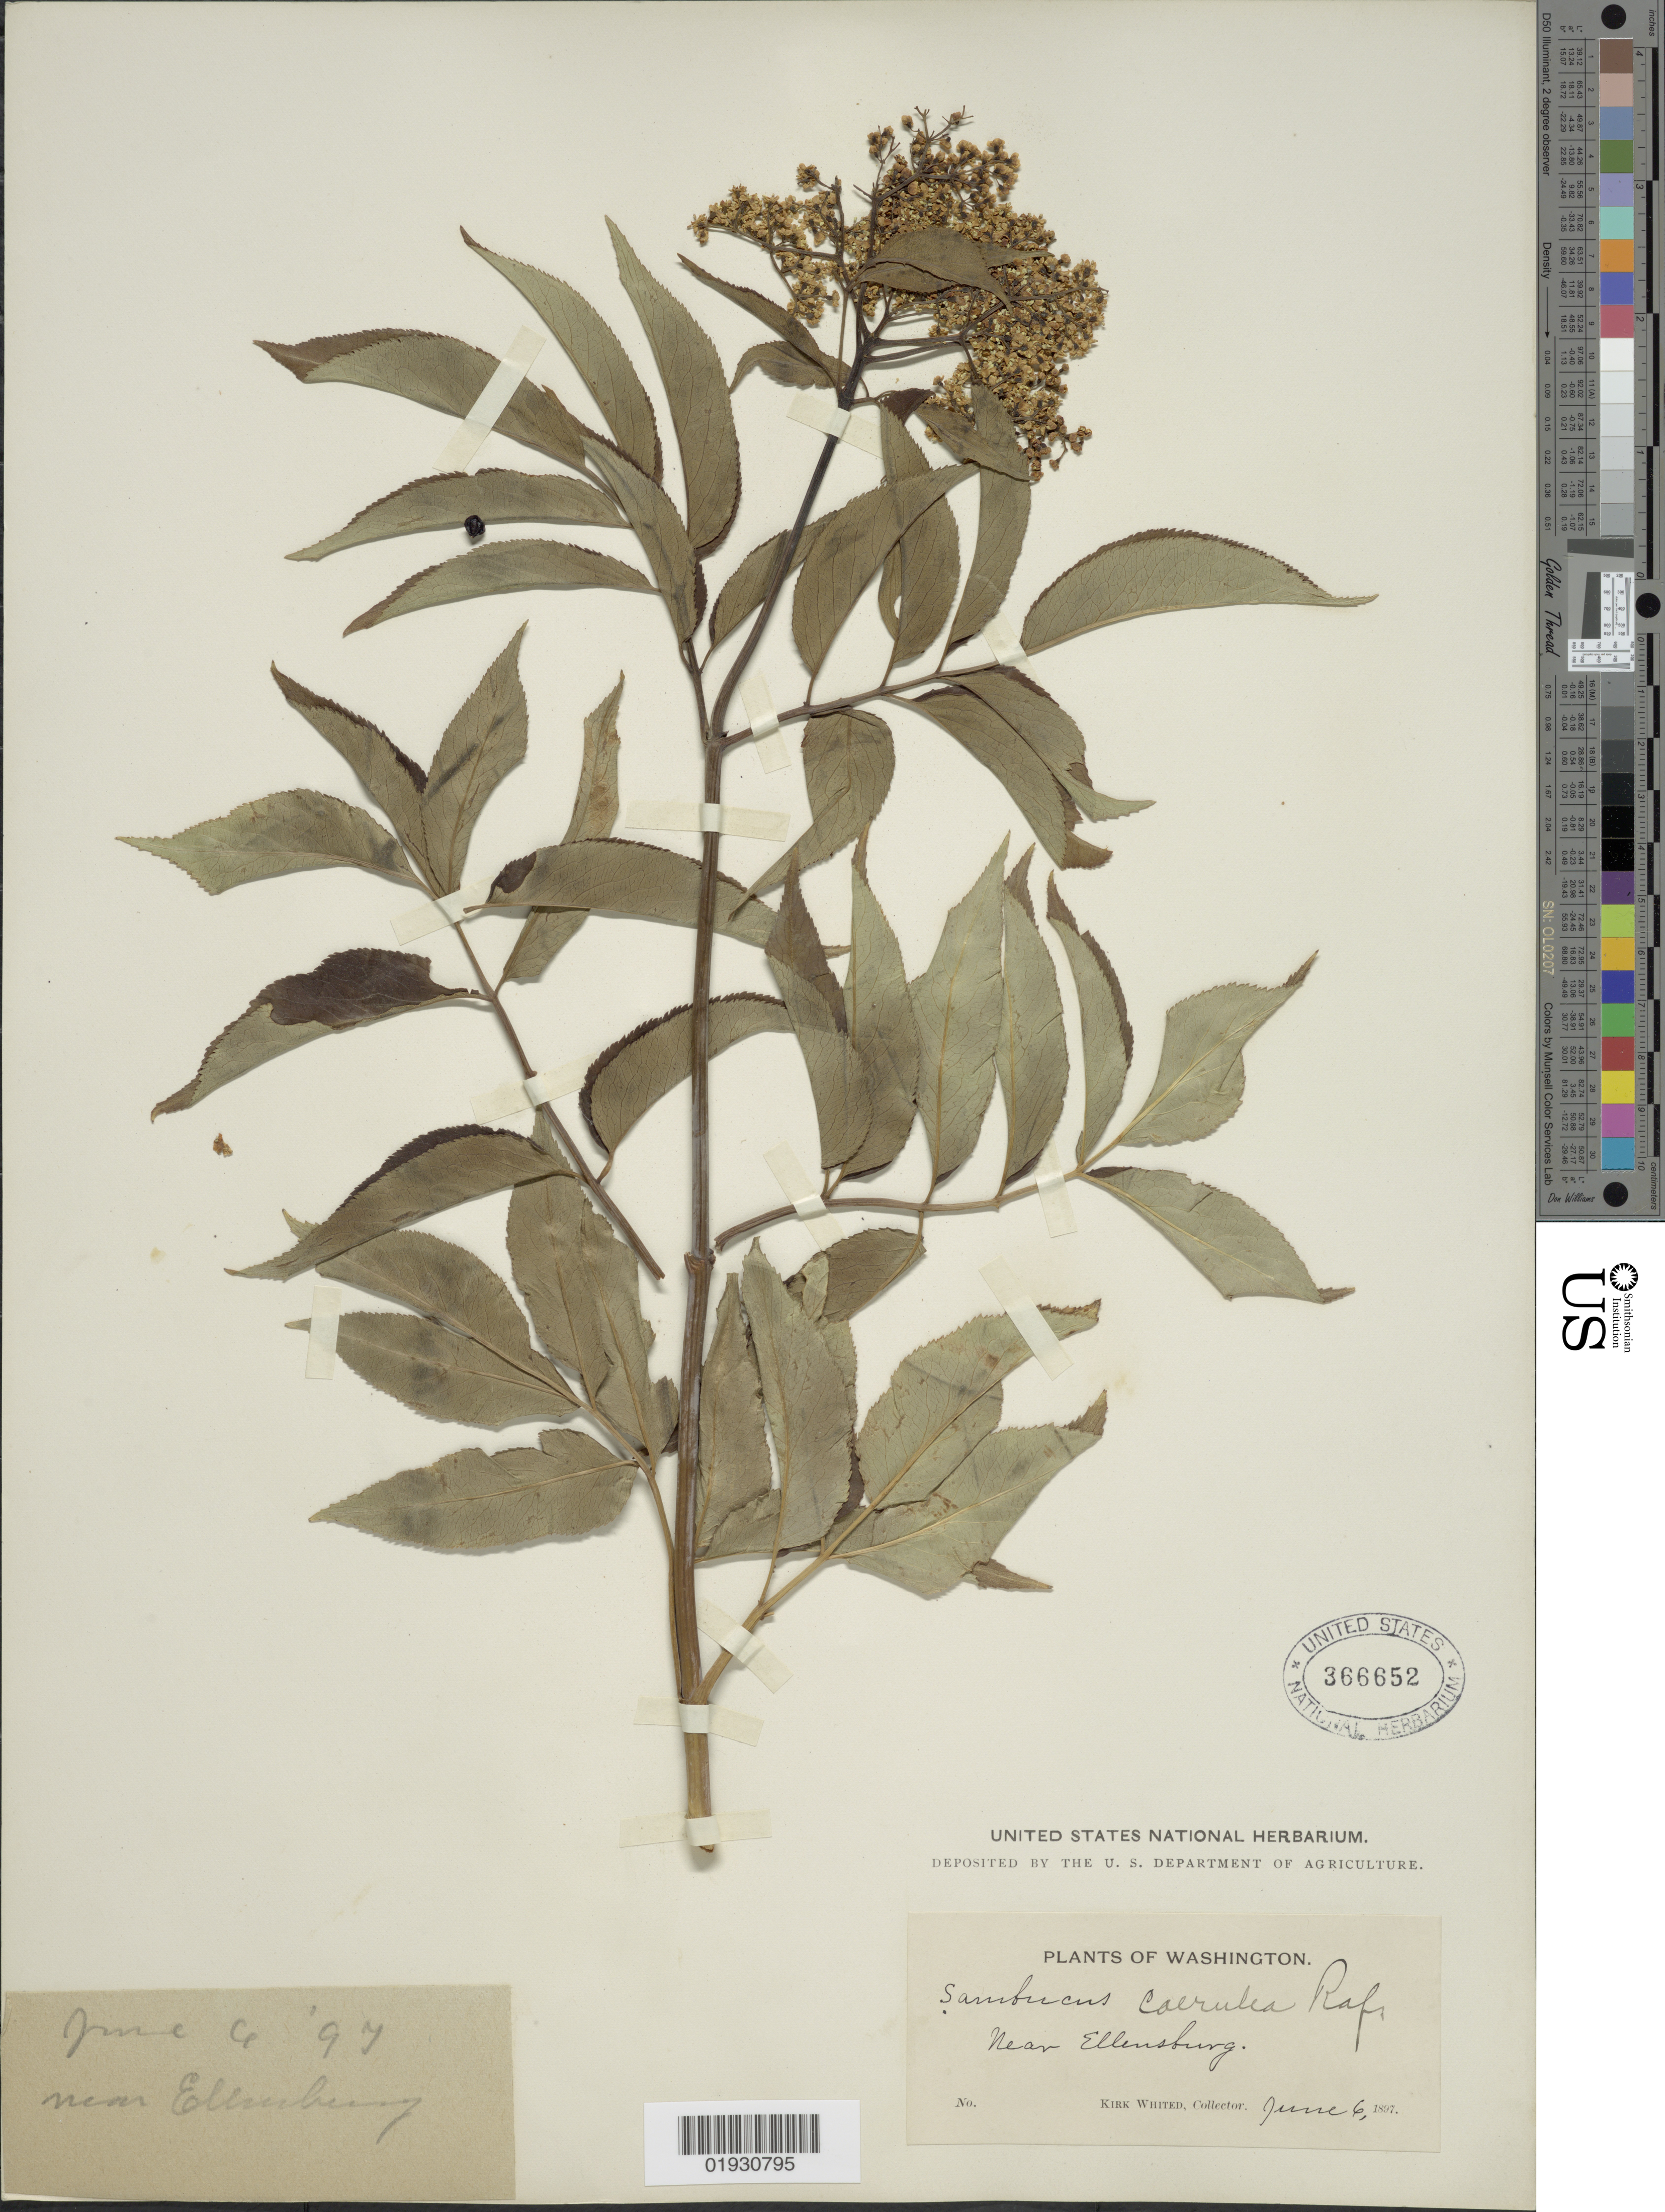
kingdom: Plantae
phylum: Tracheophyta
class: Magnoliopsida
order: Dipsacales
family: Viburnaceae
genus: Sambucus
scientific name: Sambucus cerulea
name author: Raf.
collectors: K. Whited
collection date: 1897-06-06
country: United States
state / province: Washington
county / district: Kittitas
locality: Near Ellensburg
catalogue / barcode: US 366652